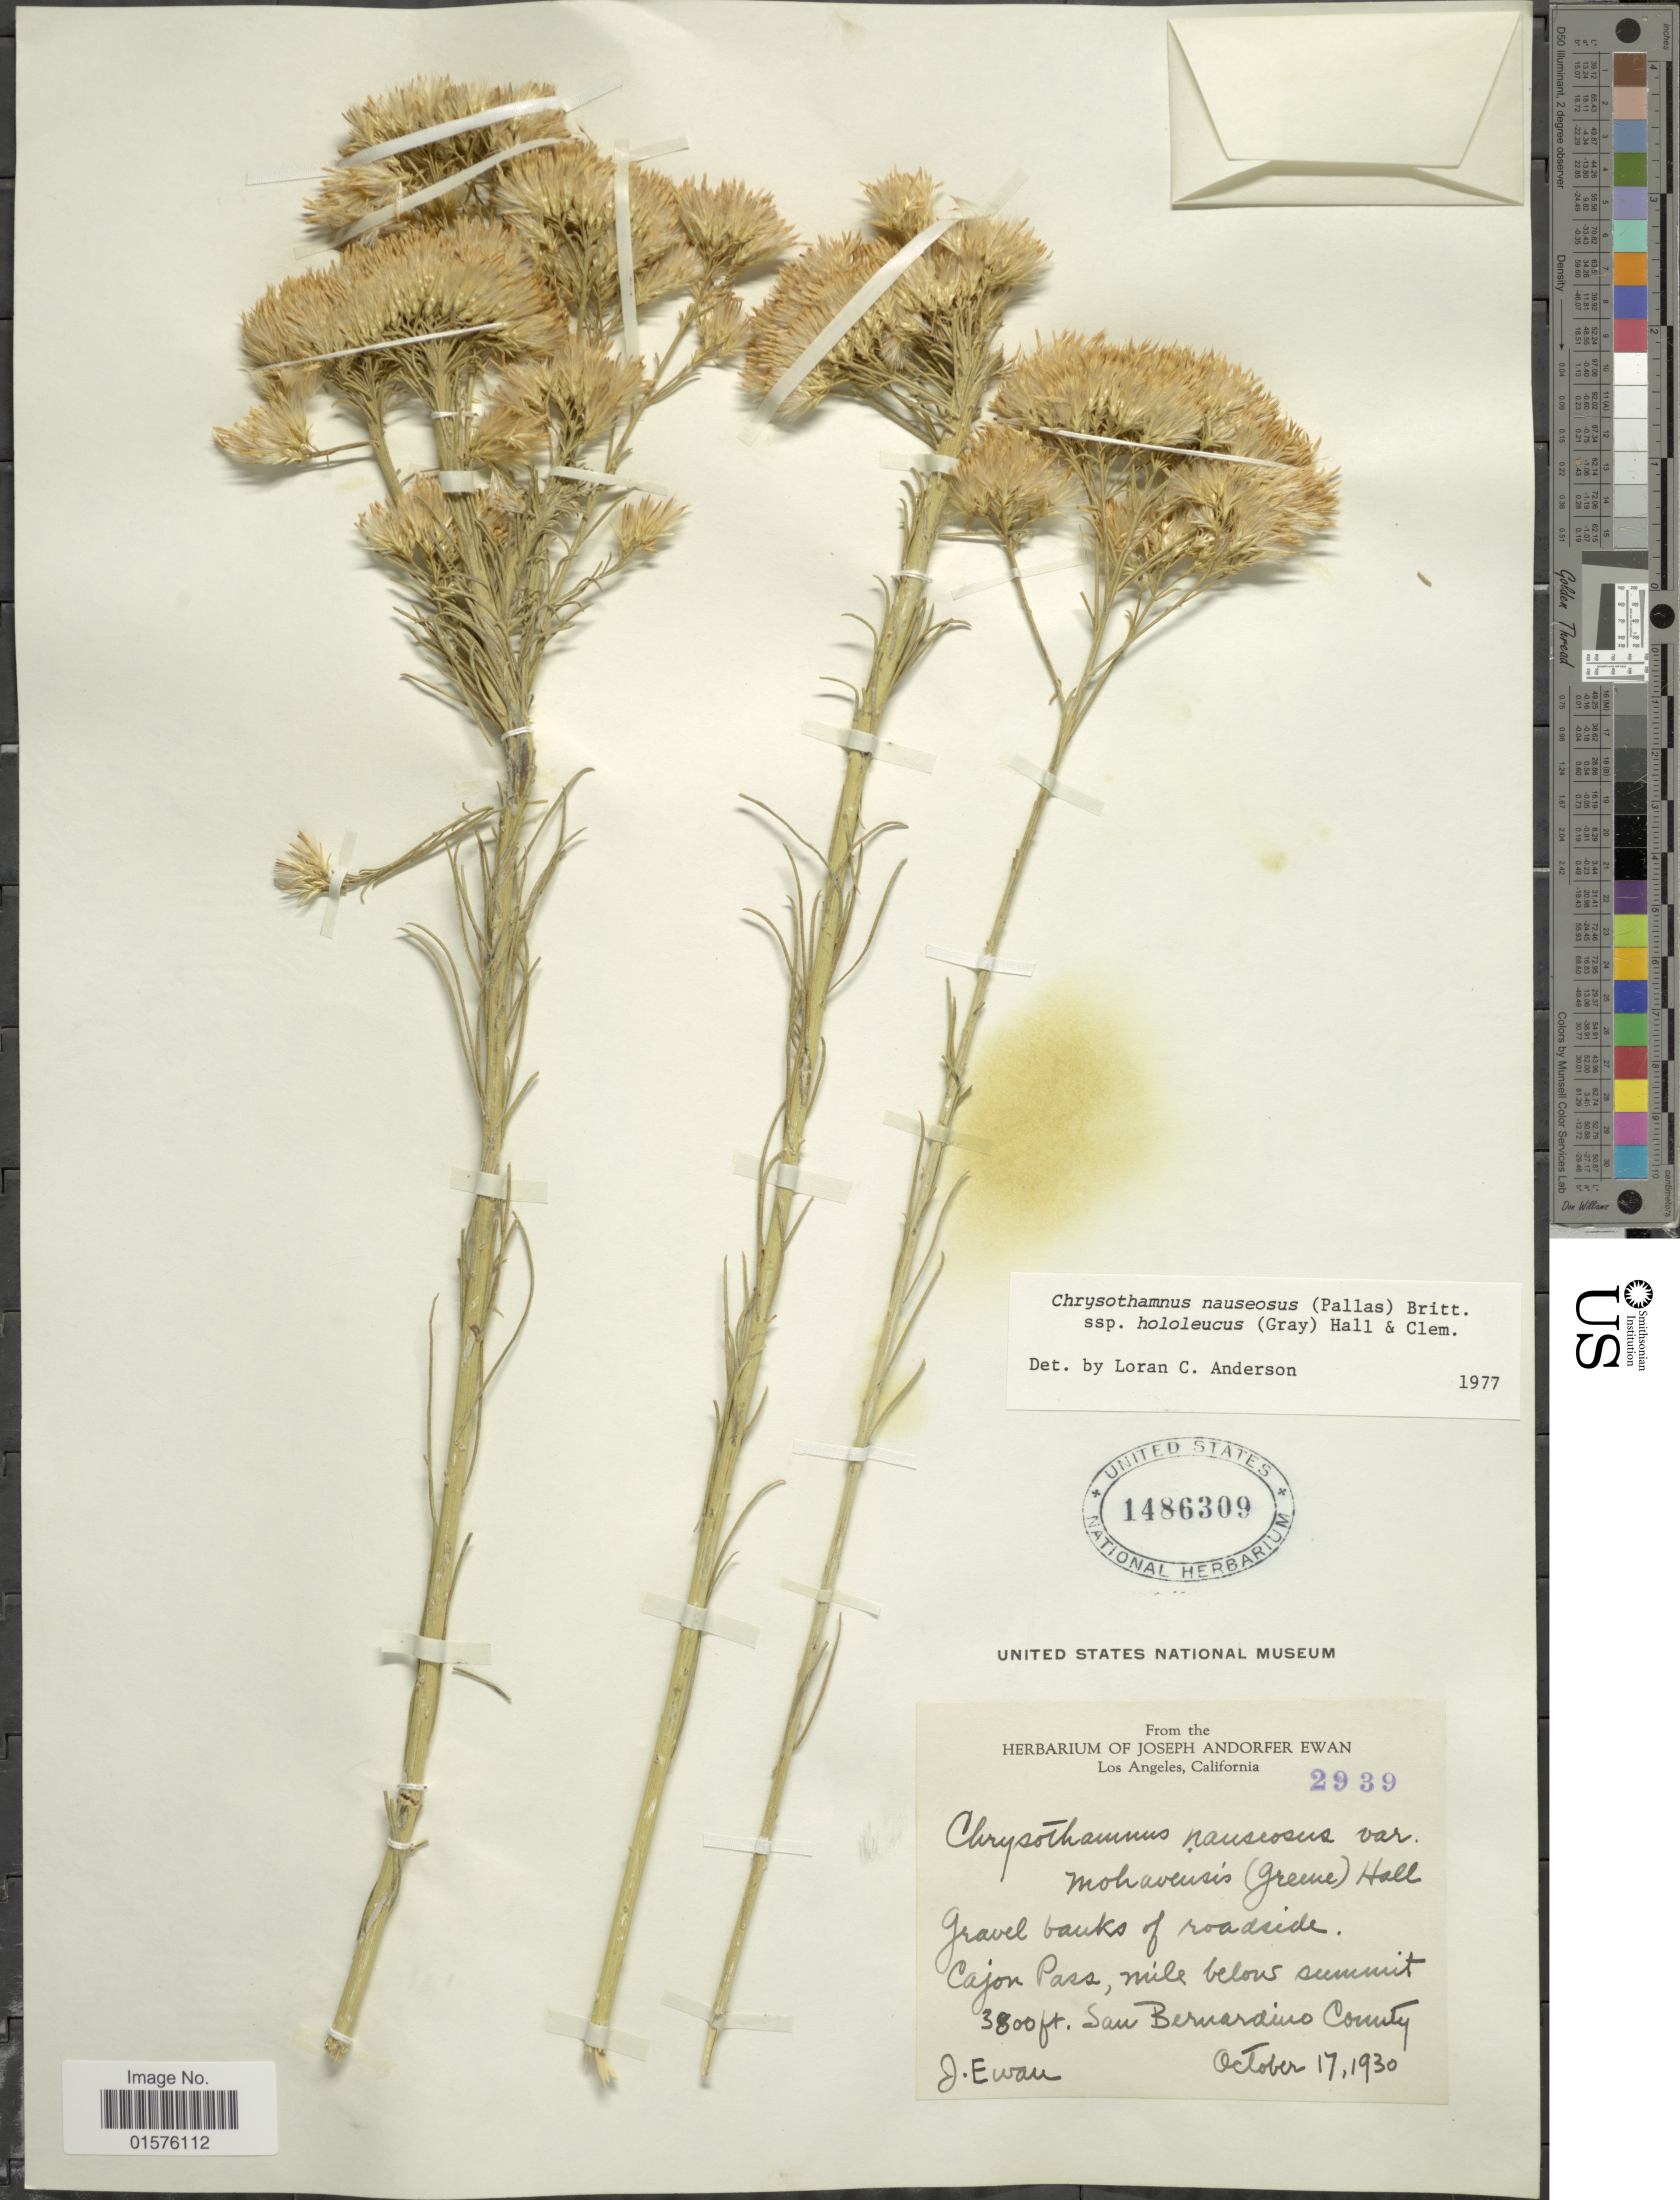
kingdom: Plantae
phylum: Tracheophyta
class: Magnoliopsida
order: Asterales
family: Asteraceae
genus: Ericameria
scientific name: Ericameria nauseosa var. hololeuca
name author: (A. Gray) G.L. Nesom & G.I. Baird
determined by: Urbatsch, Lowell E., Curator (LSU), Louisiana State University (UNITED STATES)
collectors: J. A. Ewan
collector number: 2939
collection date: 1930-10-17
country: United States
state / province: California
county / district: San Bernardino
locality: Cajon Pass, mile belons summit, San Bernardino County.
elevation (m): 1158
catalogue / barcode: US 1486309